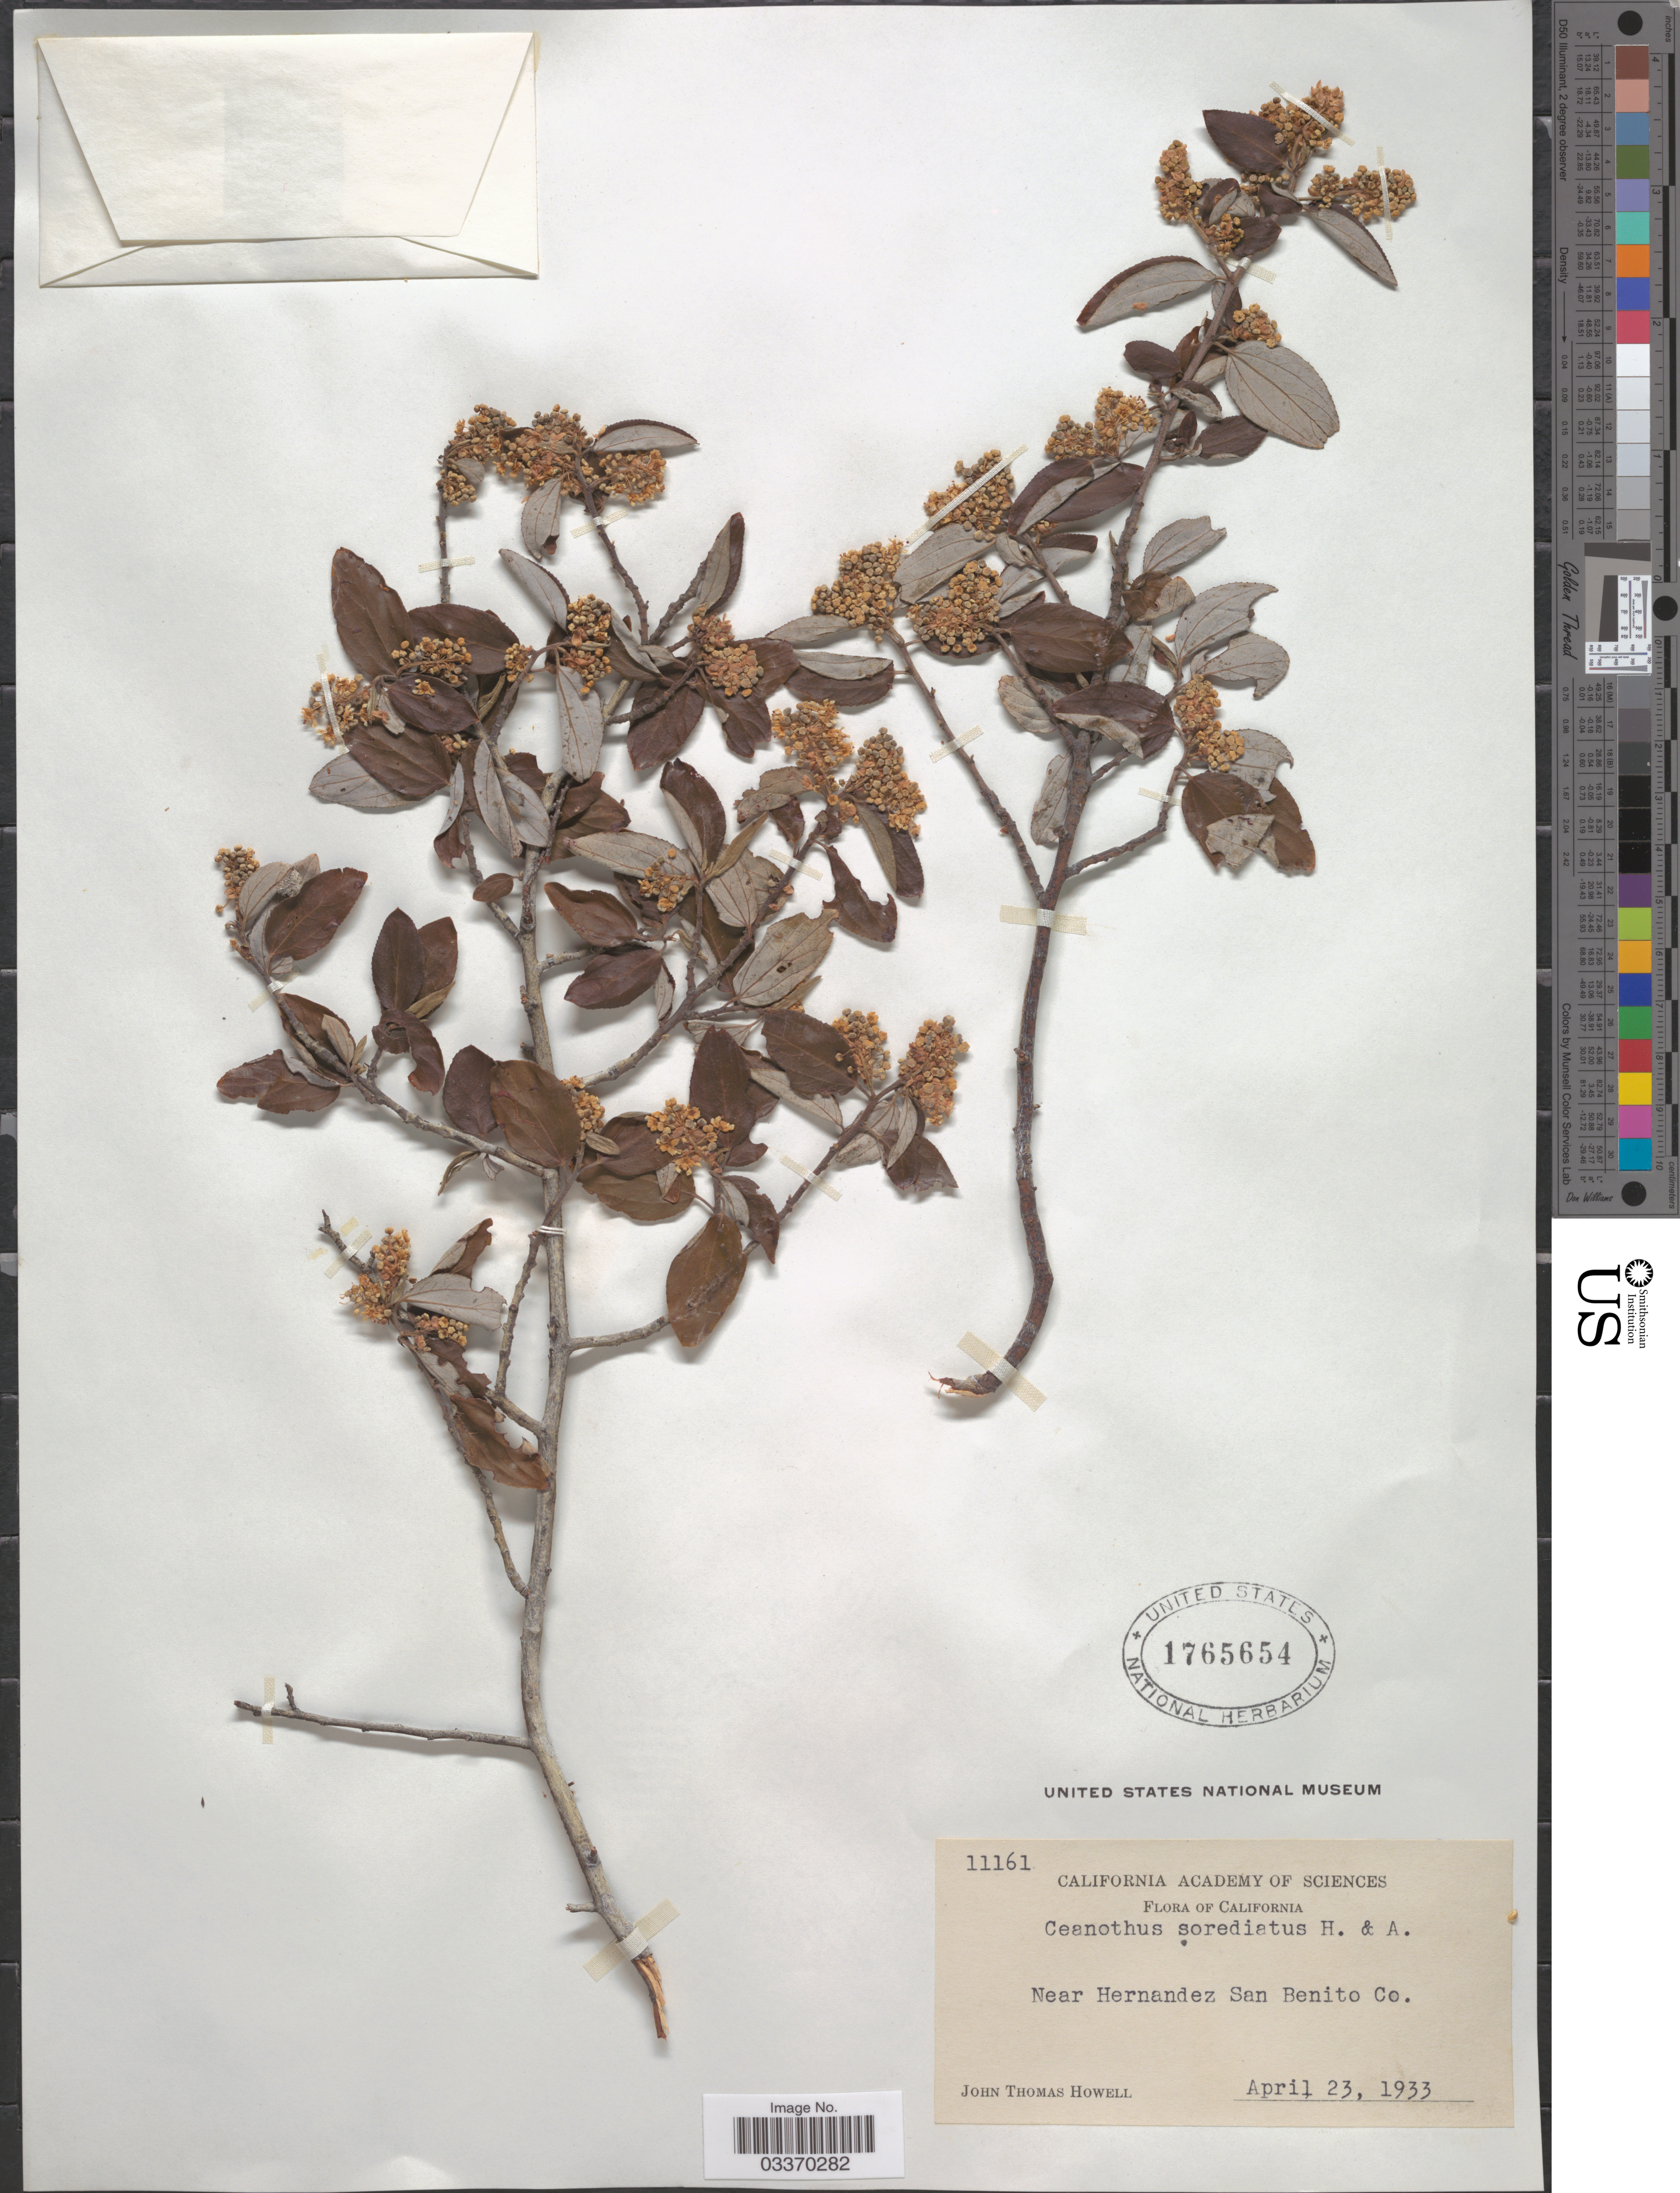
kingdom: Plantae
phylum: Tracheophyta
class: Magnoliopsida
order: Rosales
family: Rhamnaceae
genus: Ceanothus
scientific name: Ceanothus sorediatus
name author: Hook. & Arn.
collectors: J. T. Howell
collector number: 11161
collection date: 1933-04-23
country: United States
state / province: California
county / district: San Benito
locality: Near Hernandez San Benito Co.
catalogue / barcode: US 1765654